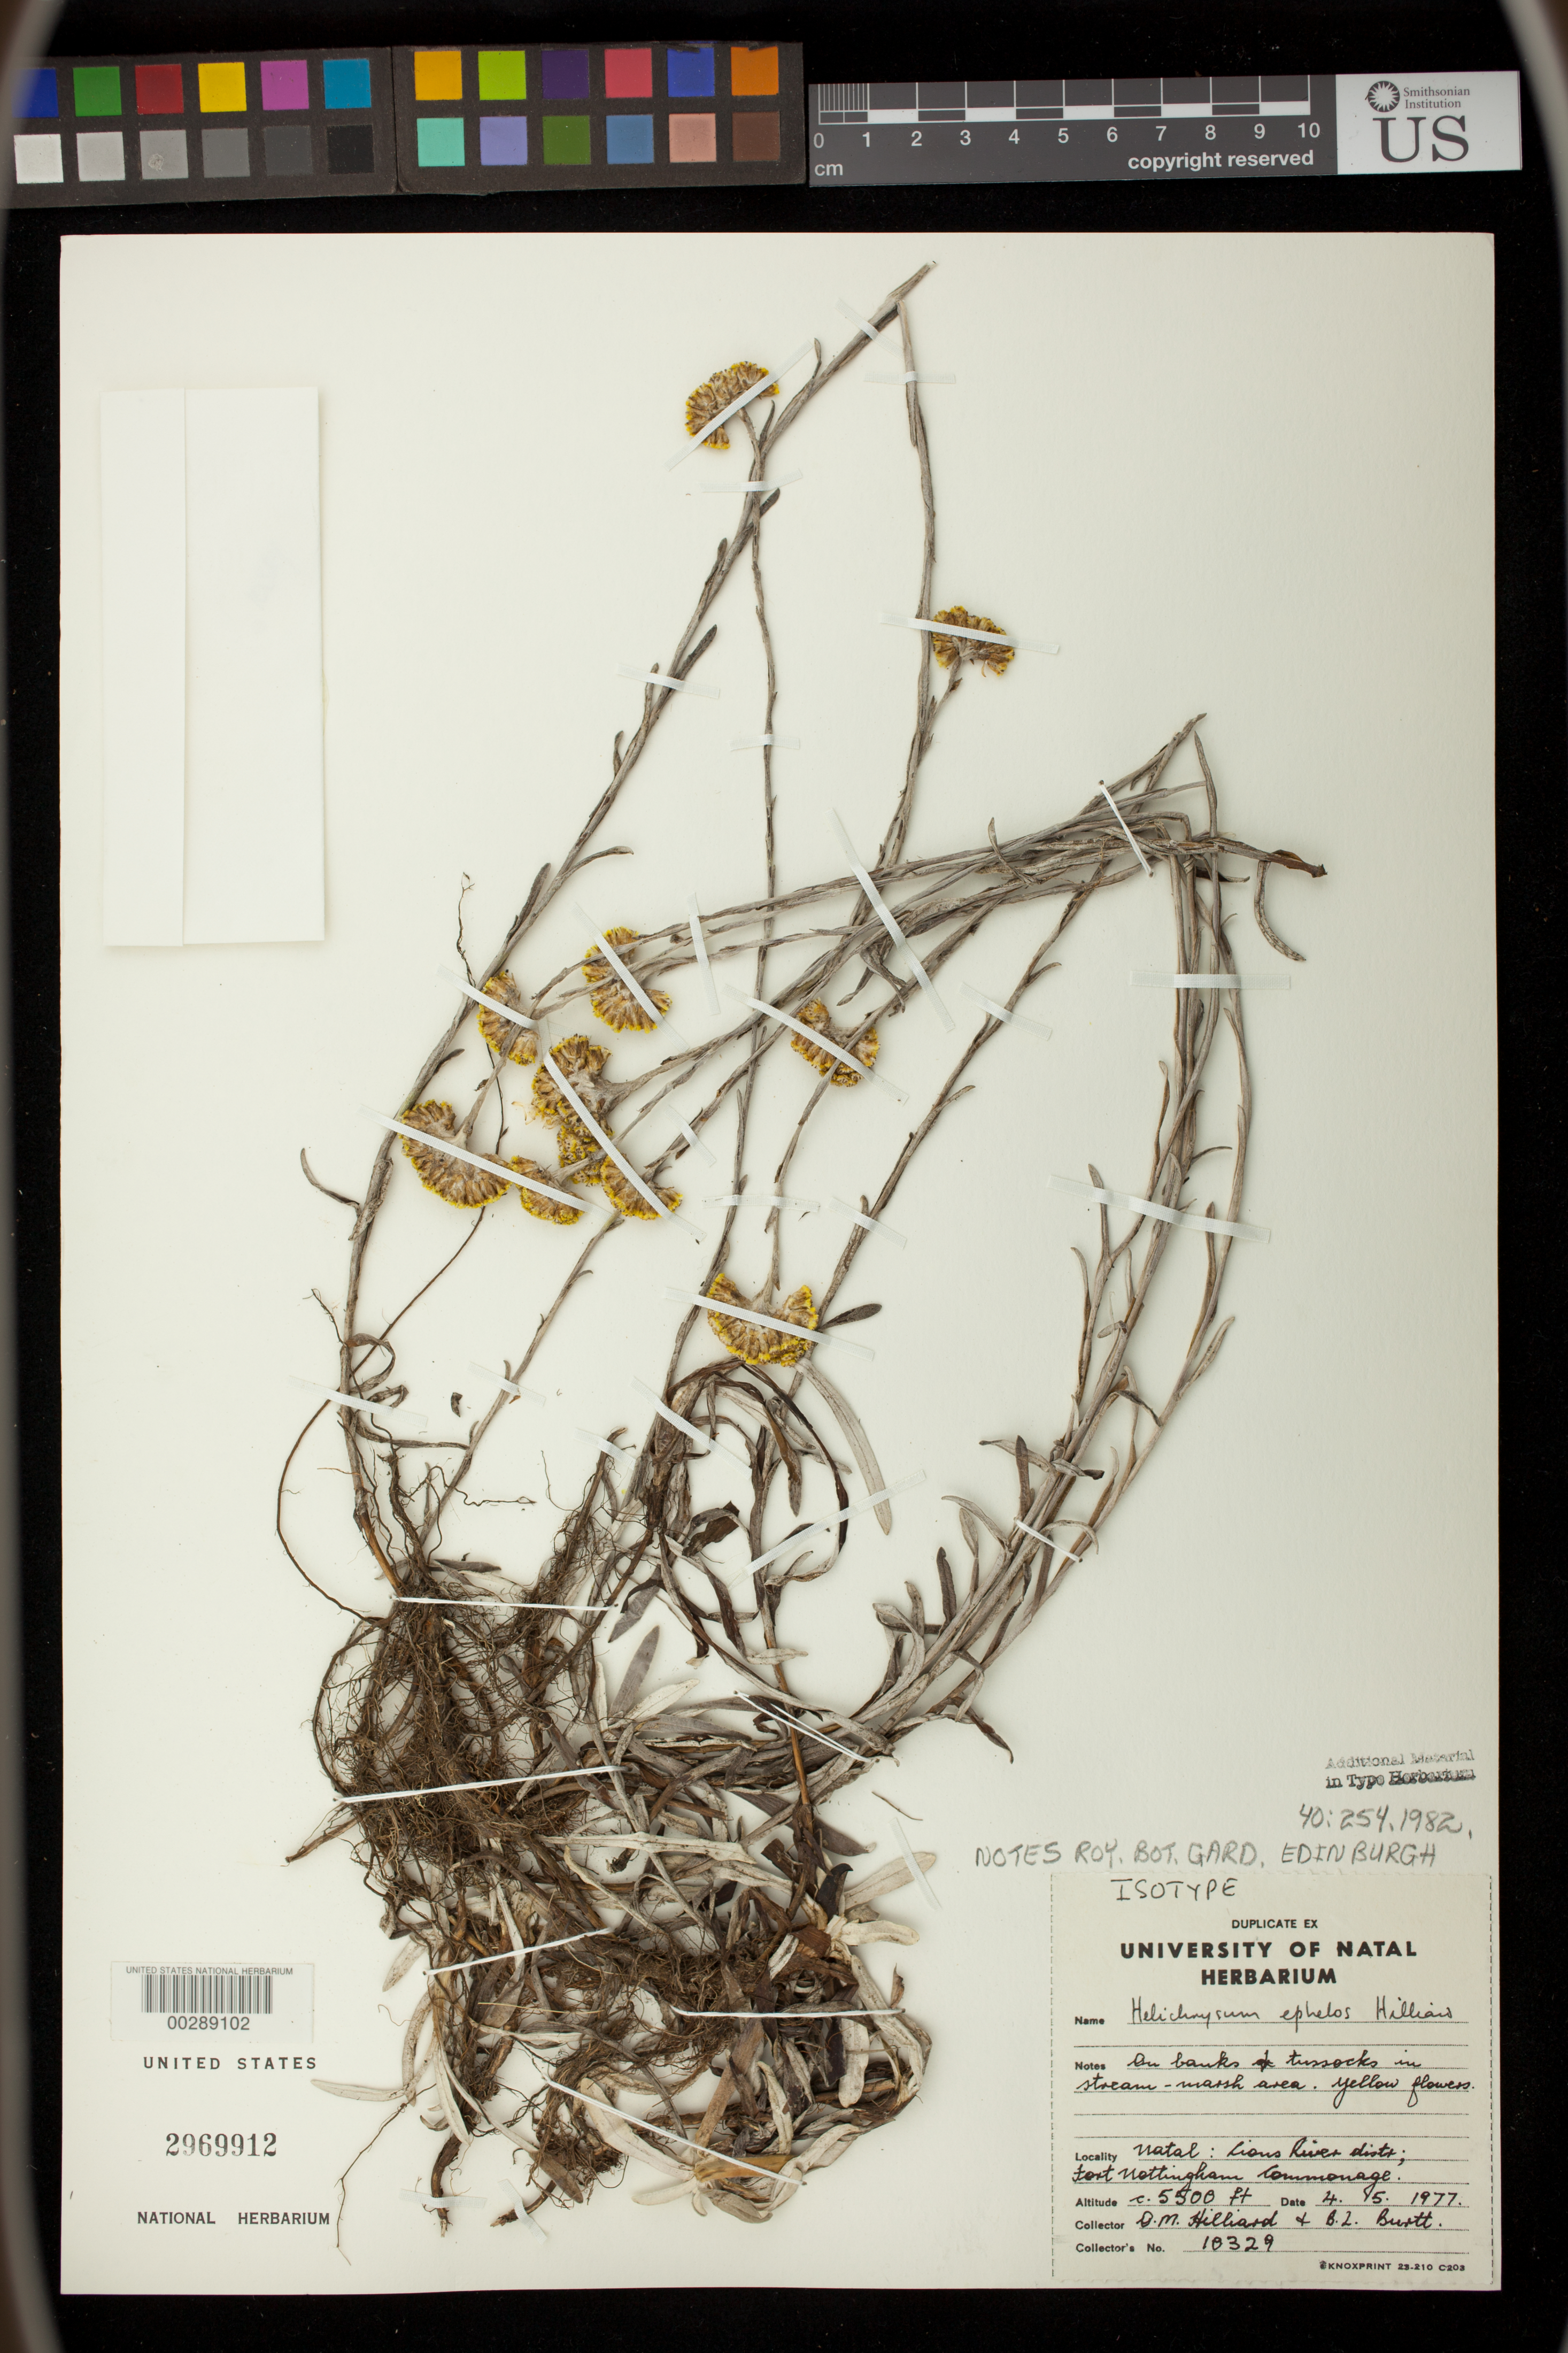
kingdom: Plantae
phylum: Tracheophyta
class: Magnoliopsida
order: Asterales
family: Asteraceae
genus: Helichrysum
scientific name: Helichrysum ephelos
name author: Hilliard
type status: Isotype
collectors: O. M. Hilliard & B. L. Burtt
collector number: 10329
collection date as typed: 04 May 1977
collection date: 1977-05-04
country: South Africa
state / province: KwaZulu-Natal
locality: Fort Nottingham Commonage. Lion's River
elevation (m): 1676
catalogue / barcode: US 2969912